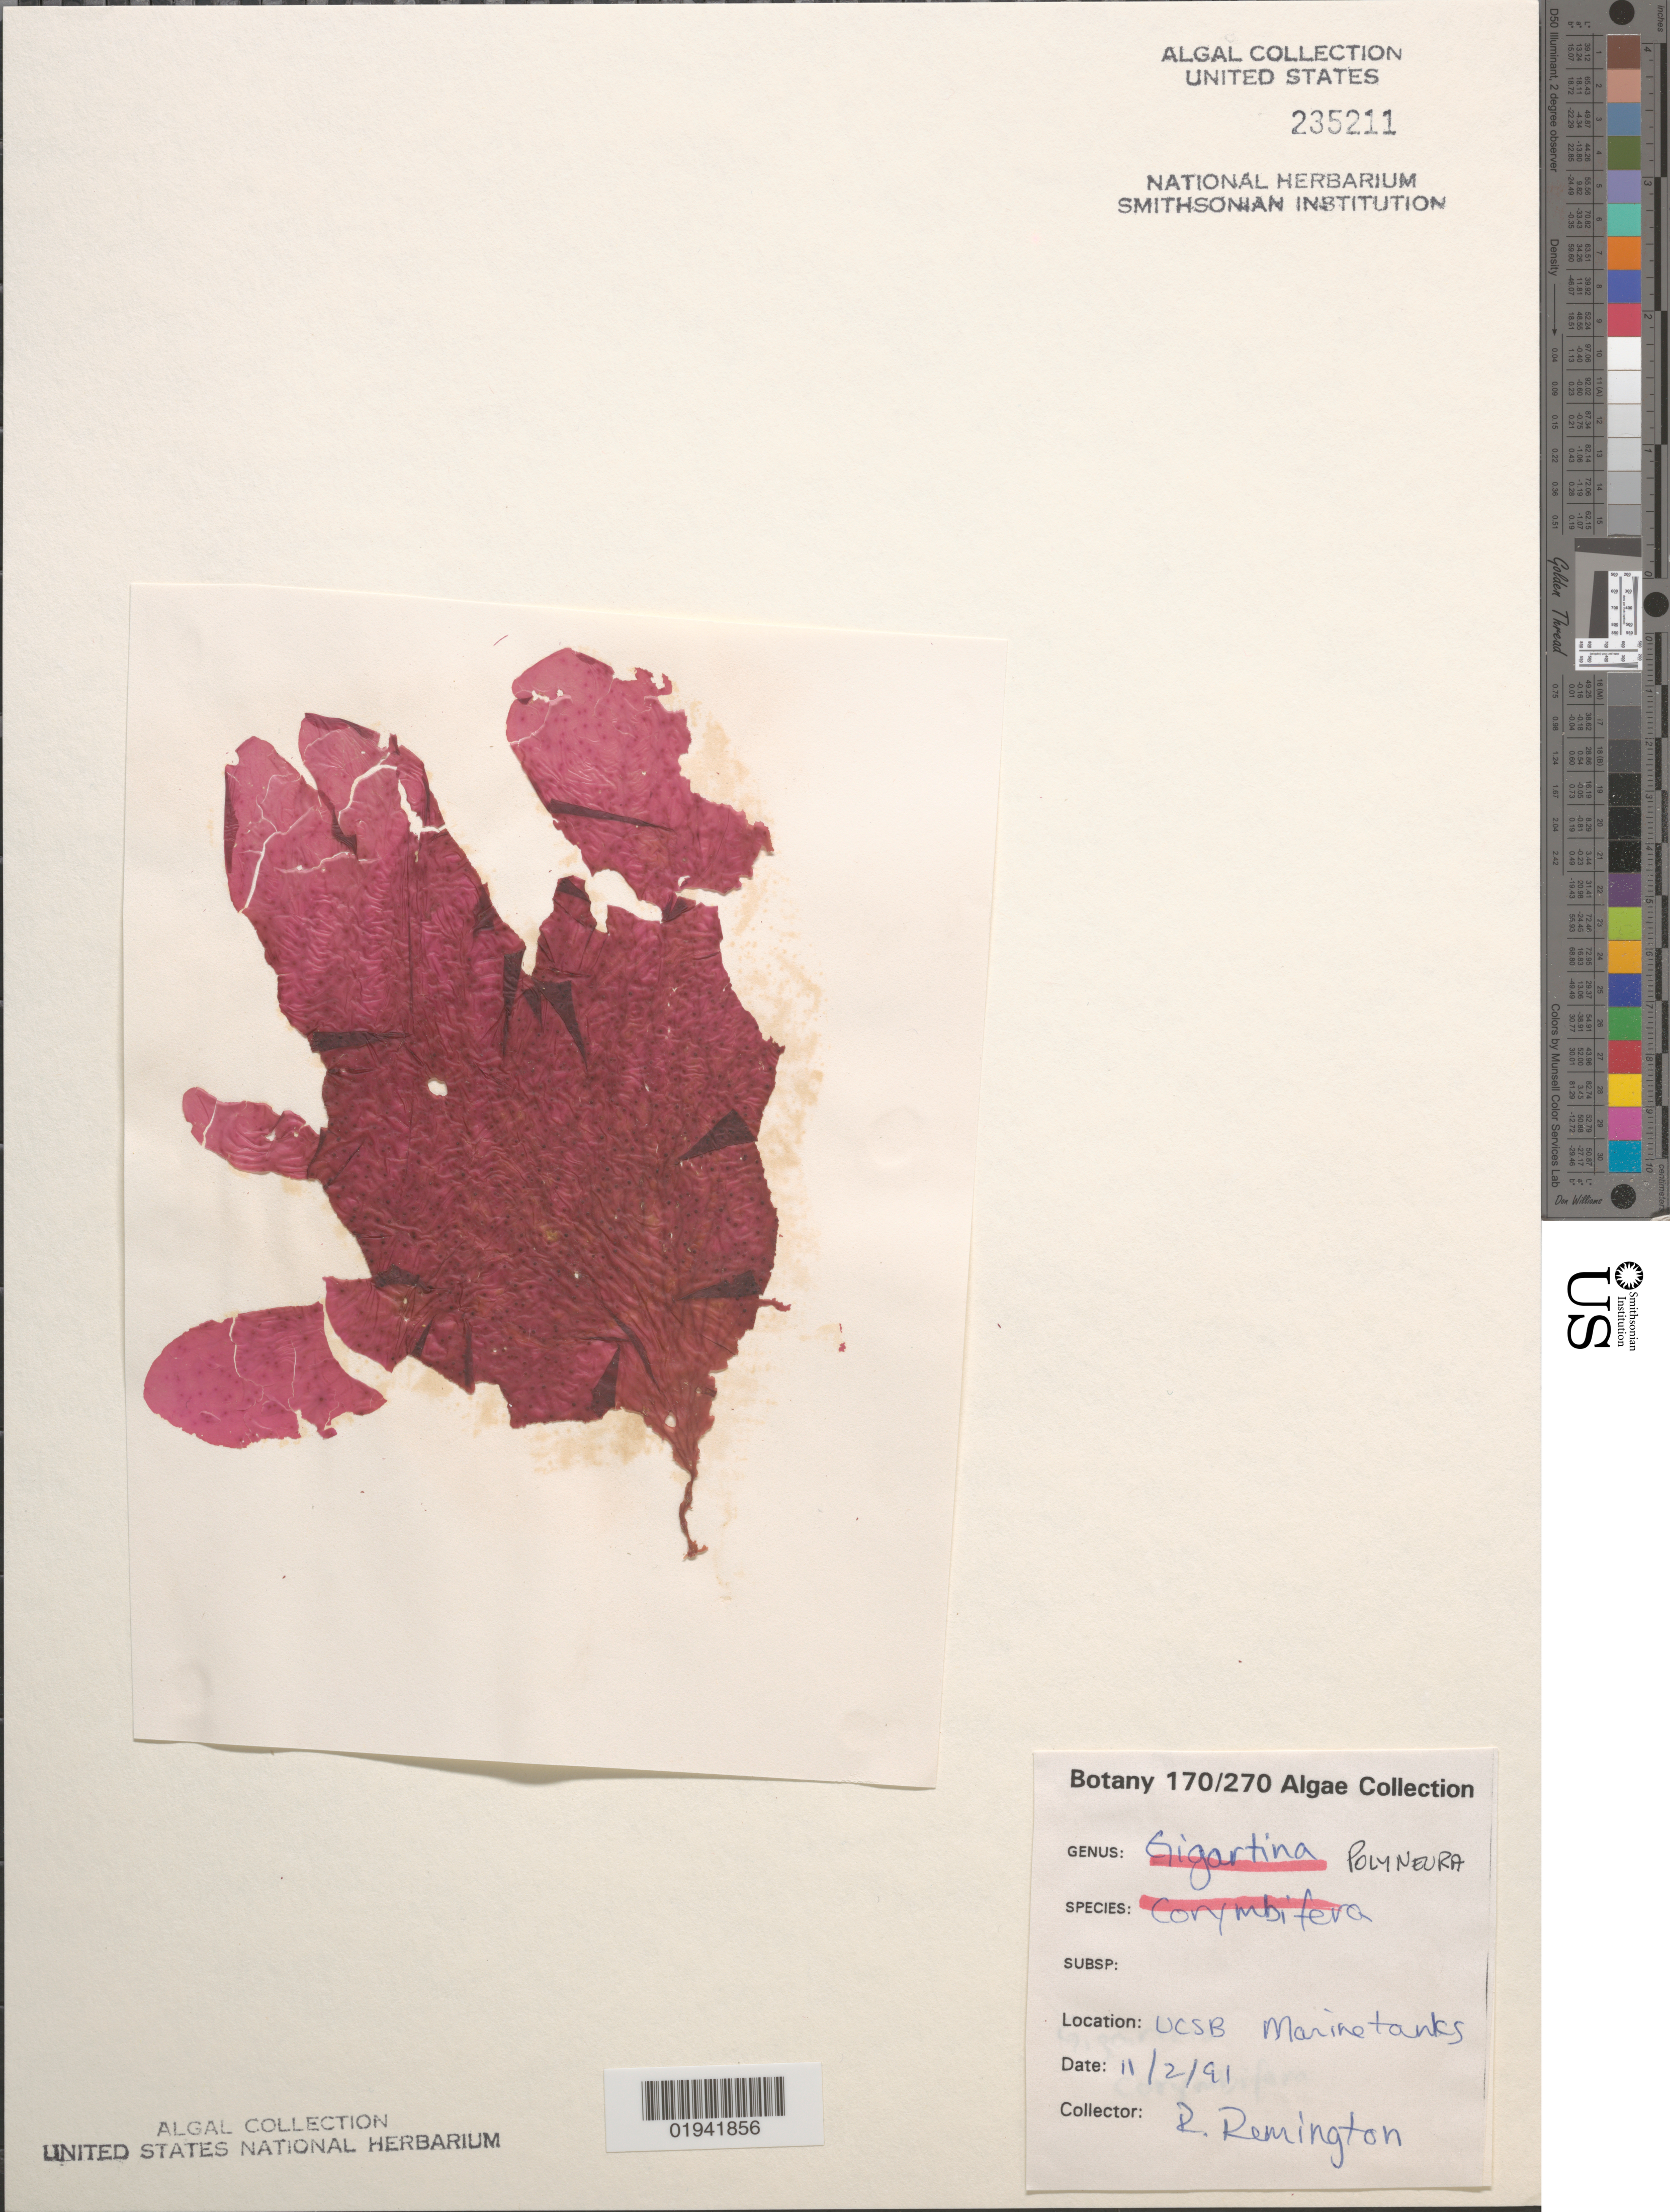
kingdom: Plantae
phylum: Rhodophyta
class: Florideophyceae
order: Ceramiales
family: Delesseriaceae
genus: Polyneura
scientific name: Polyneura sp.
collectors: R. Remington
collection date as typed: Transcribed d/m/y: 2/11/91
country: United States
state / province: California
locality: UCSB Marine tanks.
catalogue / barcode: US 235211